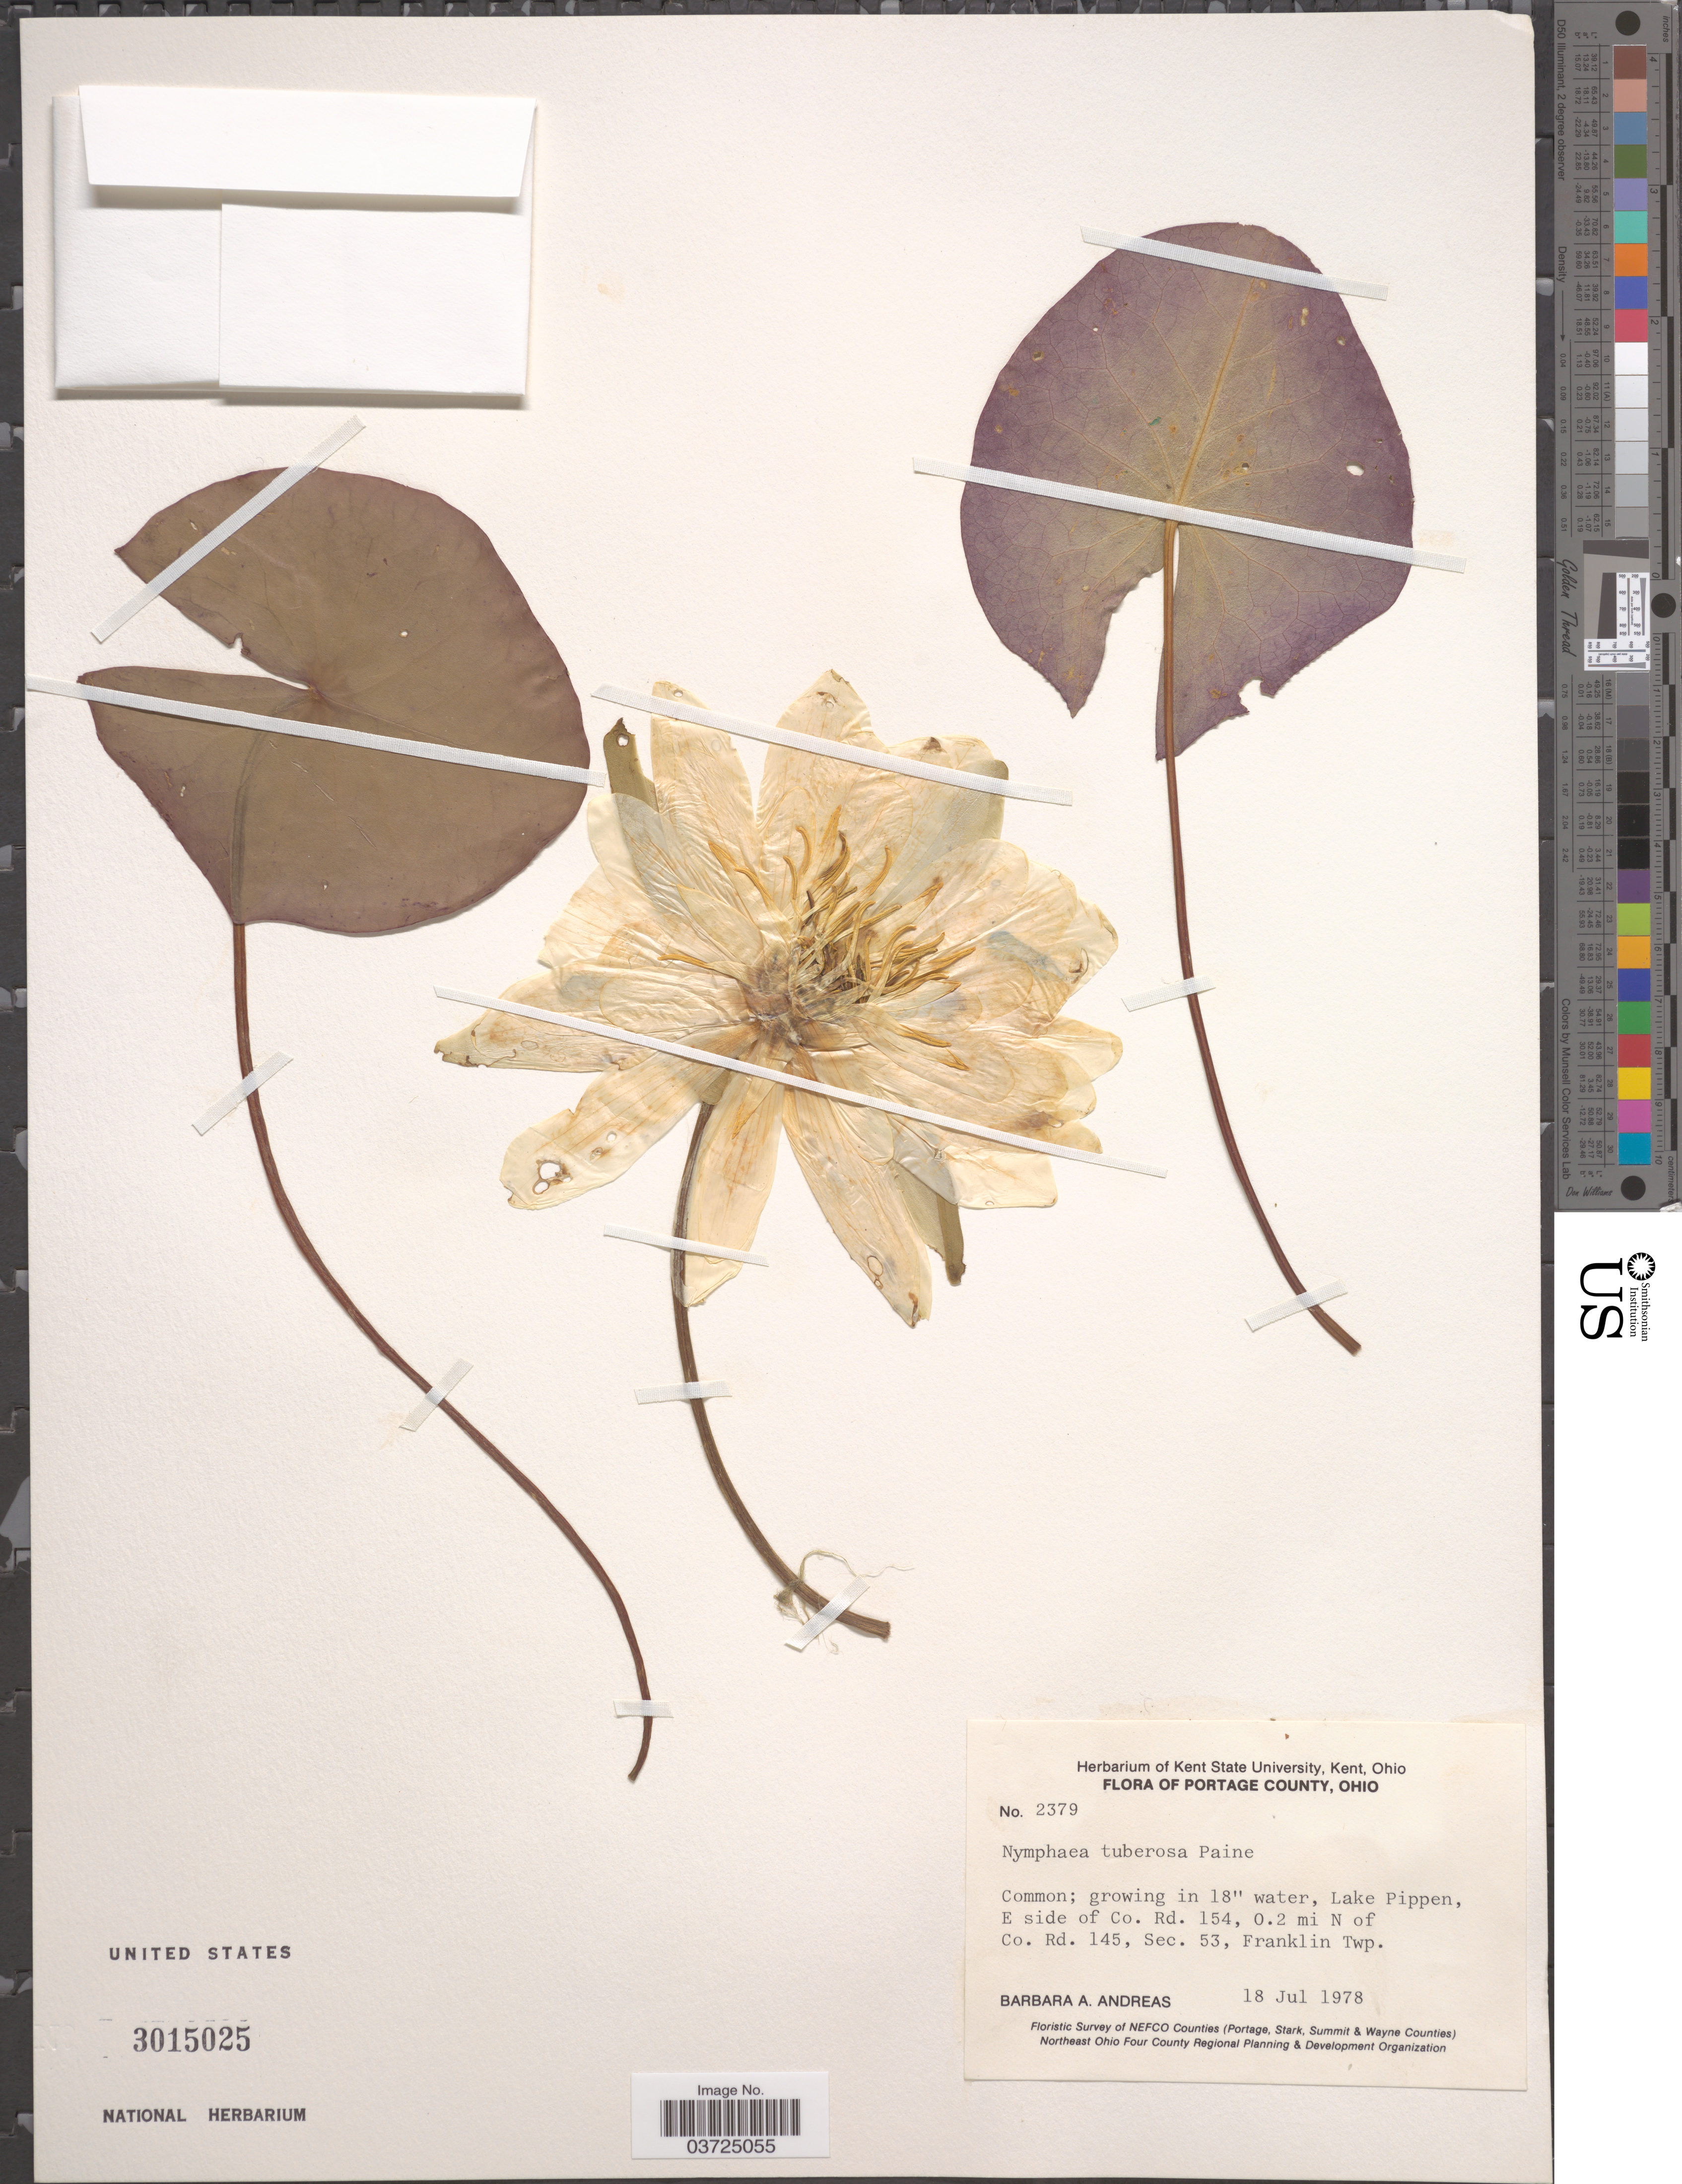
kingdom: Plantae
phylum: Tracheophyta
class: Magnoliopsida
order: Nymphaeales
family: Nymphaeaceae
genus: Nymphaea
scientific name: Nymphaea tuberosa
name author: Paine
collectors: B. A. Andreas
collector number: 2379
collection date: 1978-07-18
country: United States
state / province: Ohio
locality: Portage County. Lake Pippen, E side of Co. Rd. 154, 0.2 mi N of Co. Rd. 145, Sec. 53, Franklin Twp.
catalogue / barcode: US 3015025